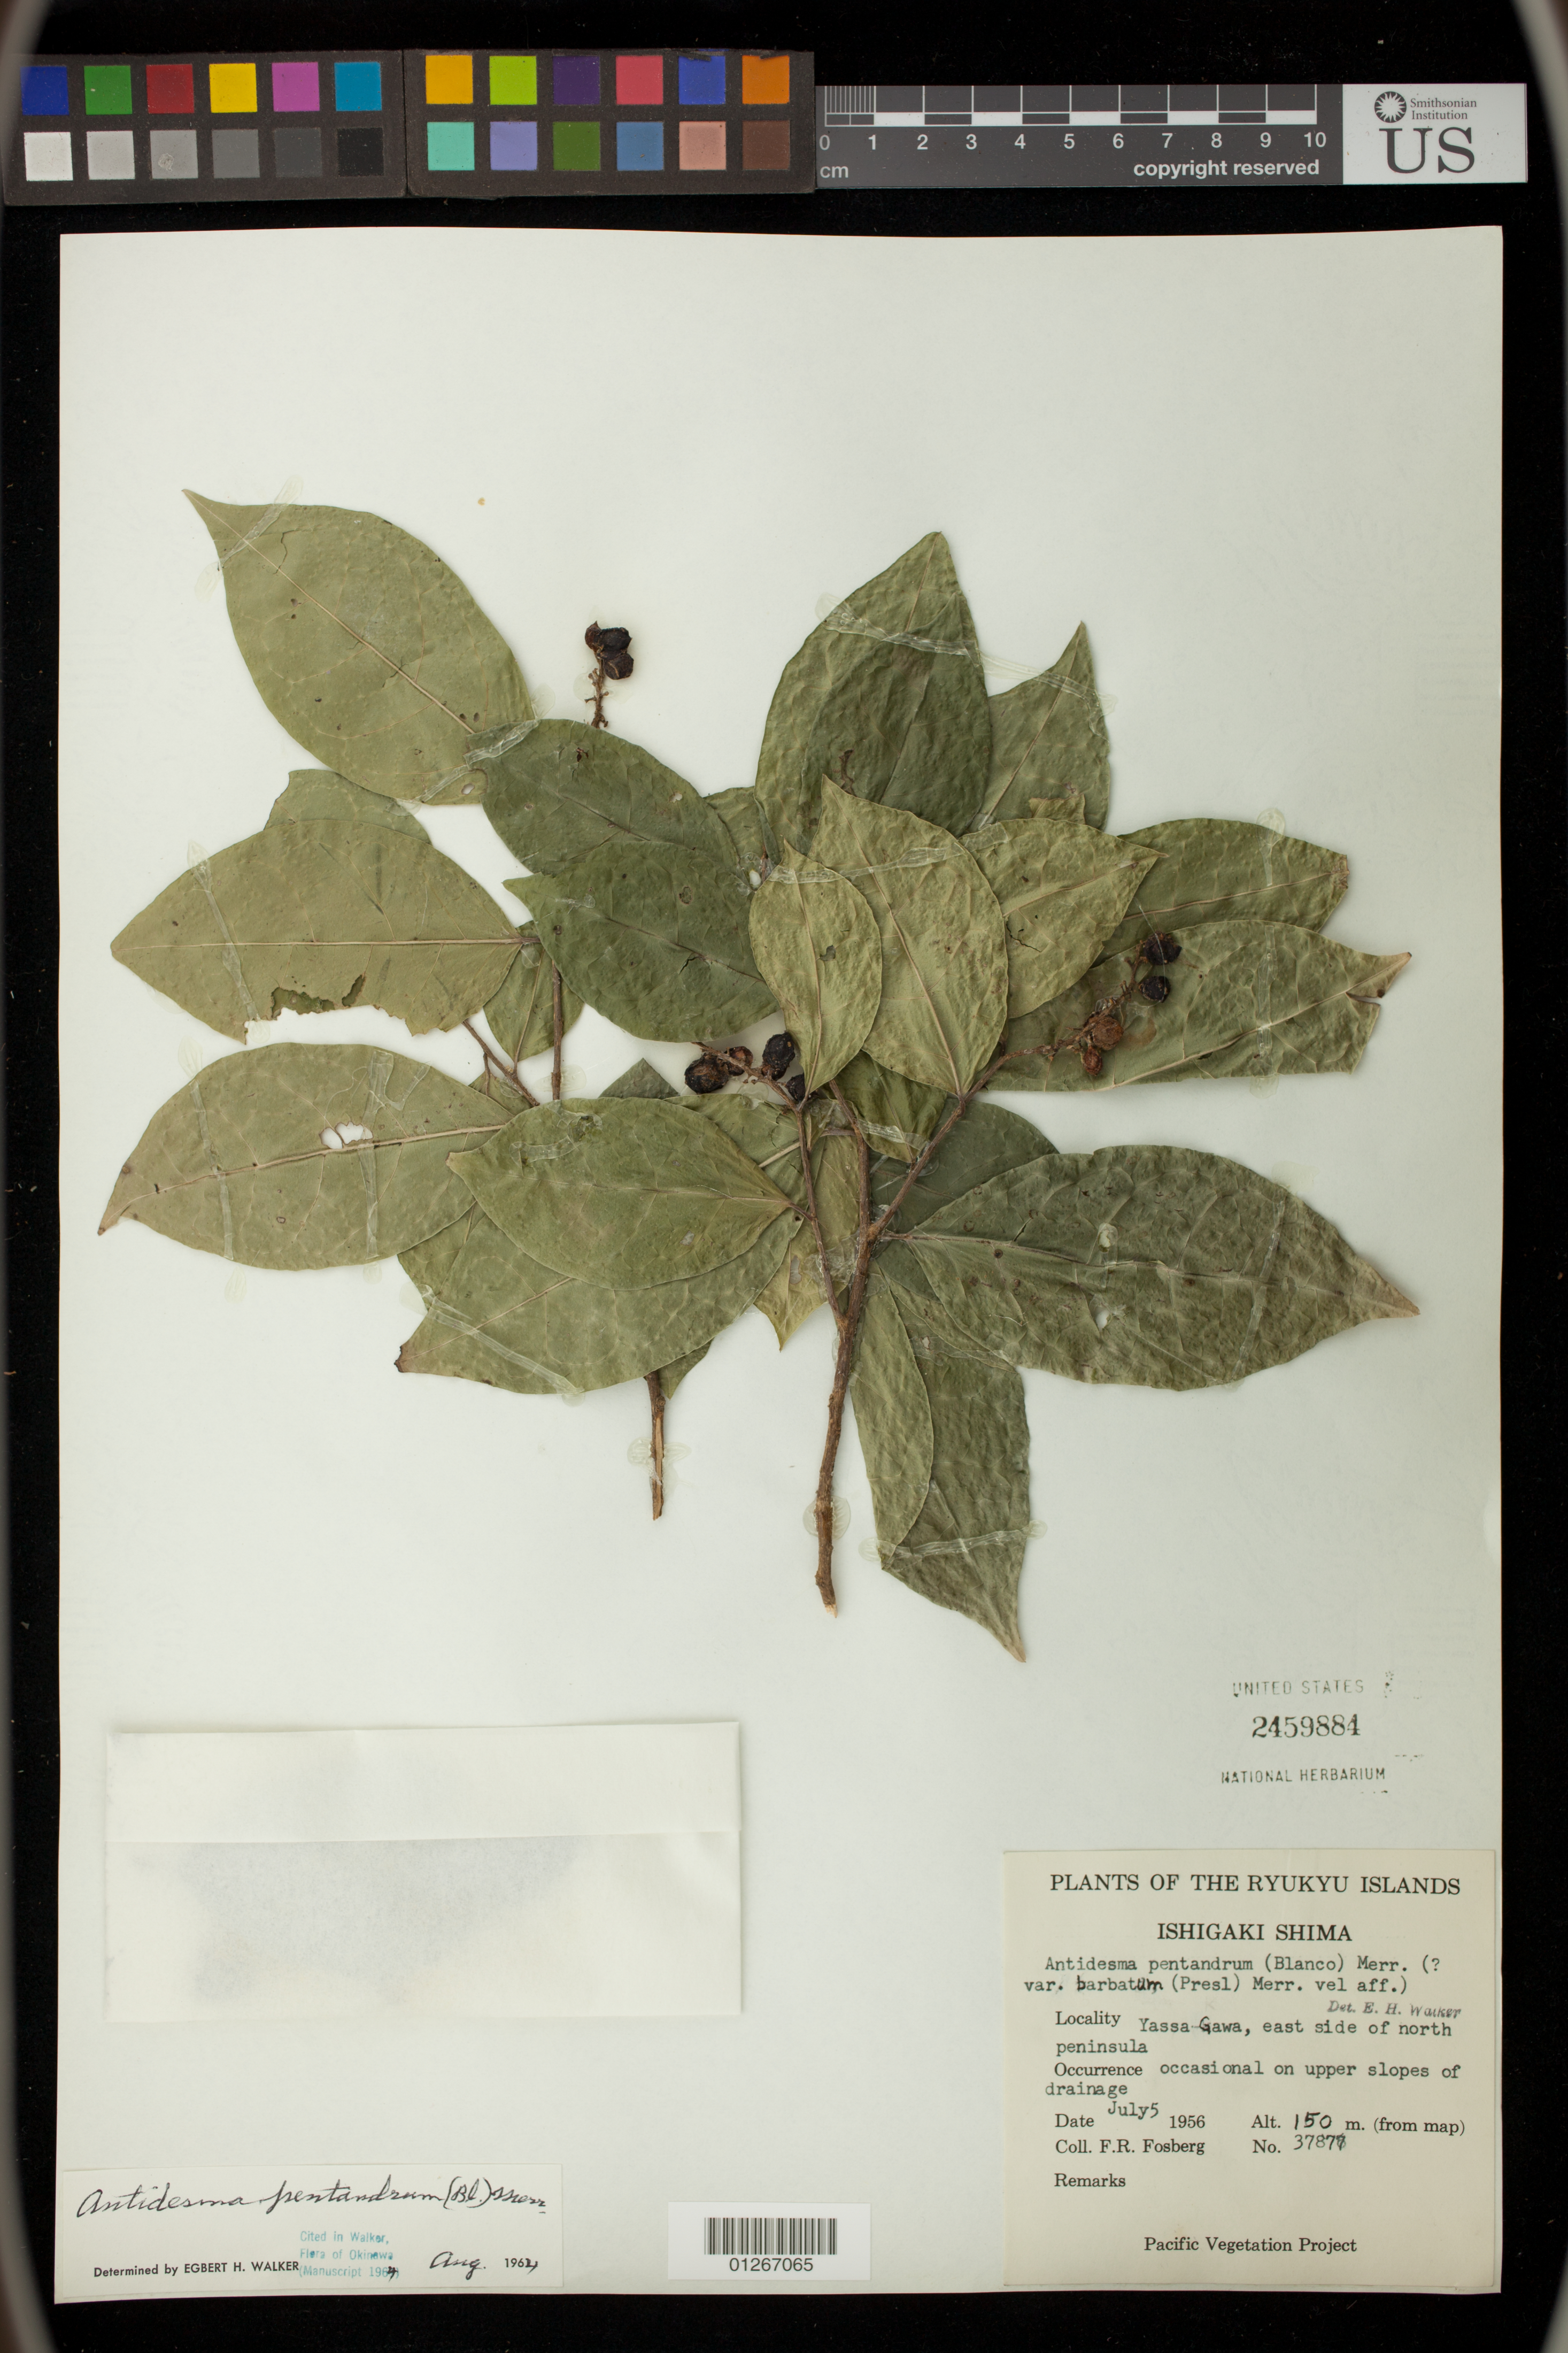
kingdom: Plantae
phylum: Tracheophyta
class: Magnoliopsida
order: Malpighiales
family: Phyllanthaceae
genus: Antidesma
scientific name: Antidesma pentandrum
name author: (Blanco) Merr.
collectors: F. R. Fosberg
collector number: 37877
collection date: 1956-07-05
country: Japan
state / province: Okinawa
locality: Ryukyu Islands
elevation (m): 150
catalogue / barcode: US 2459884